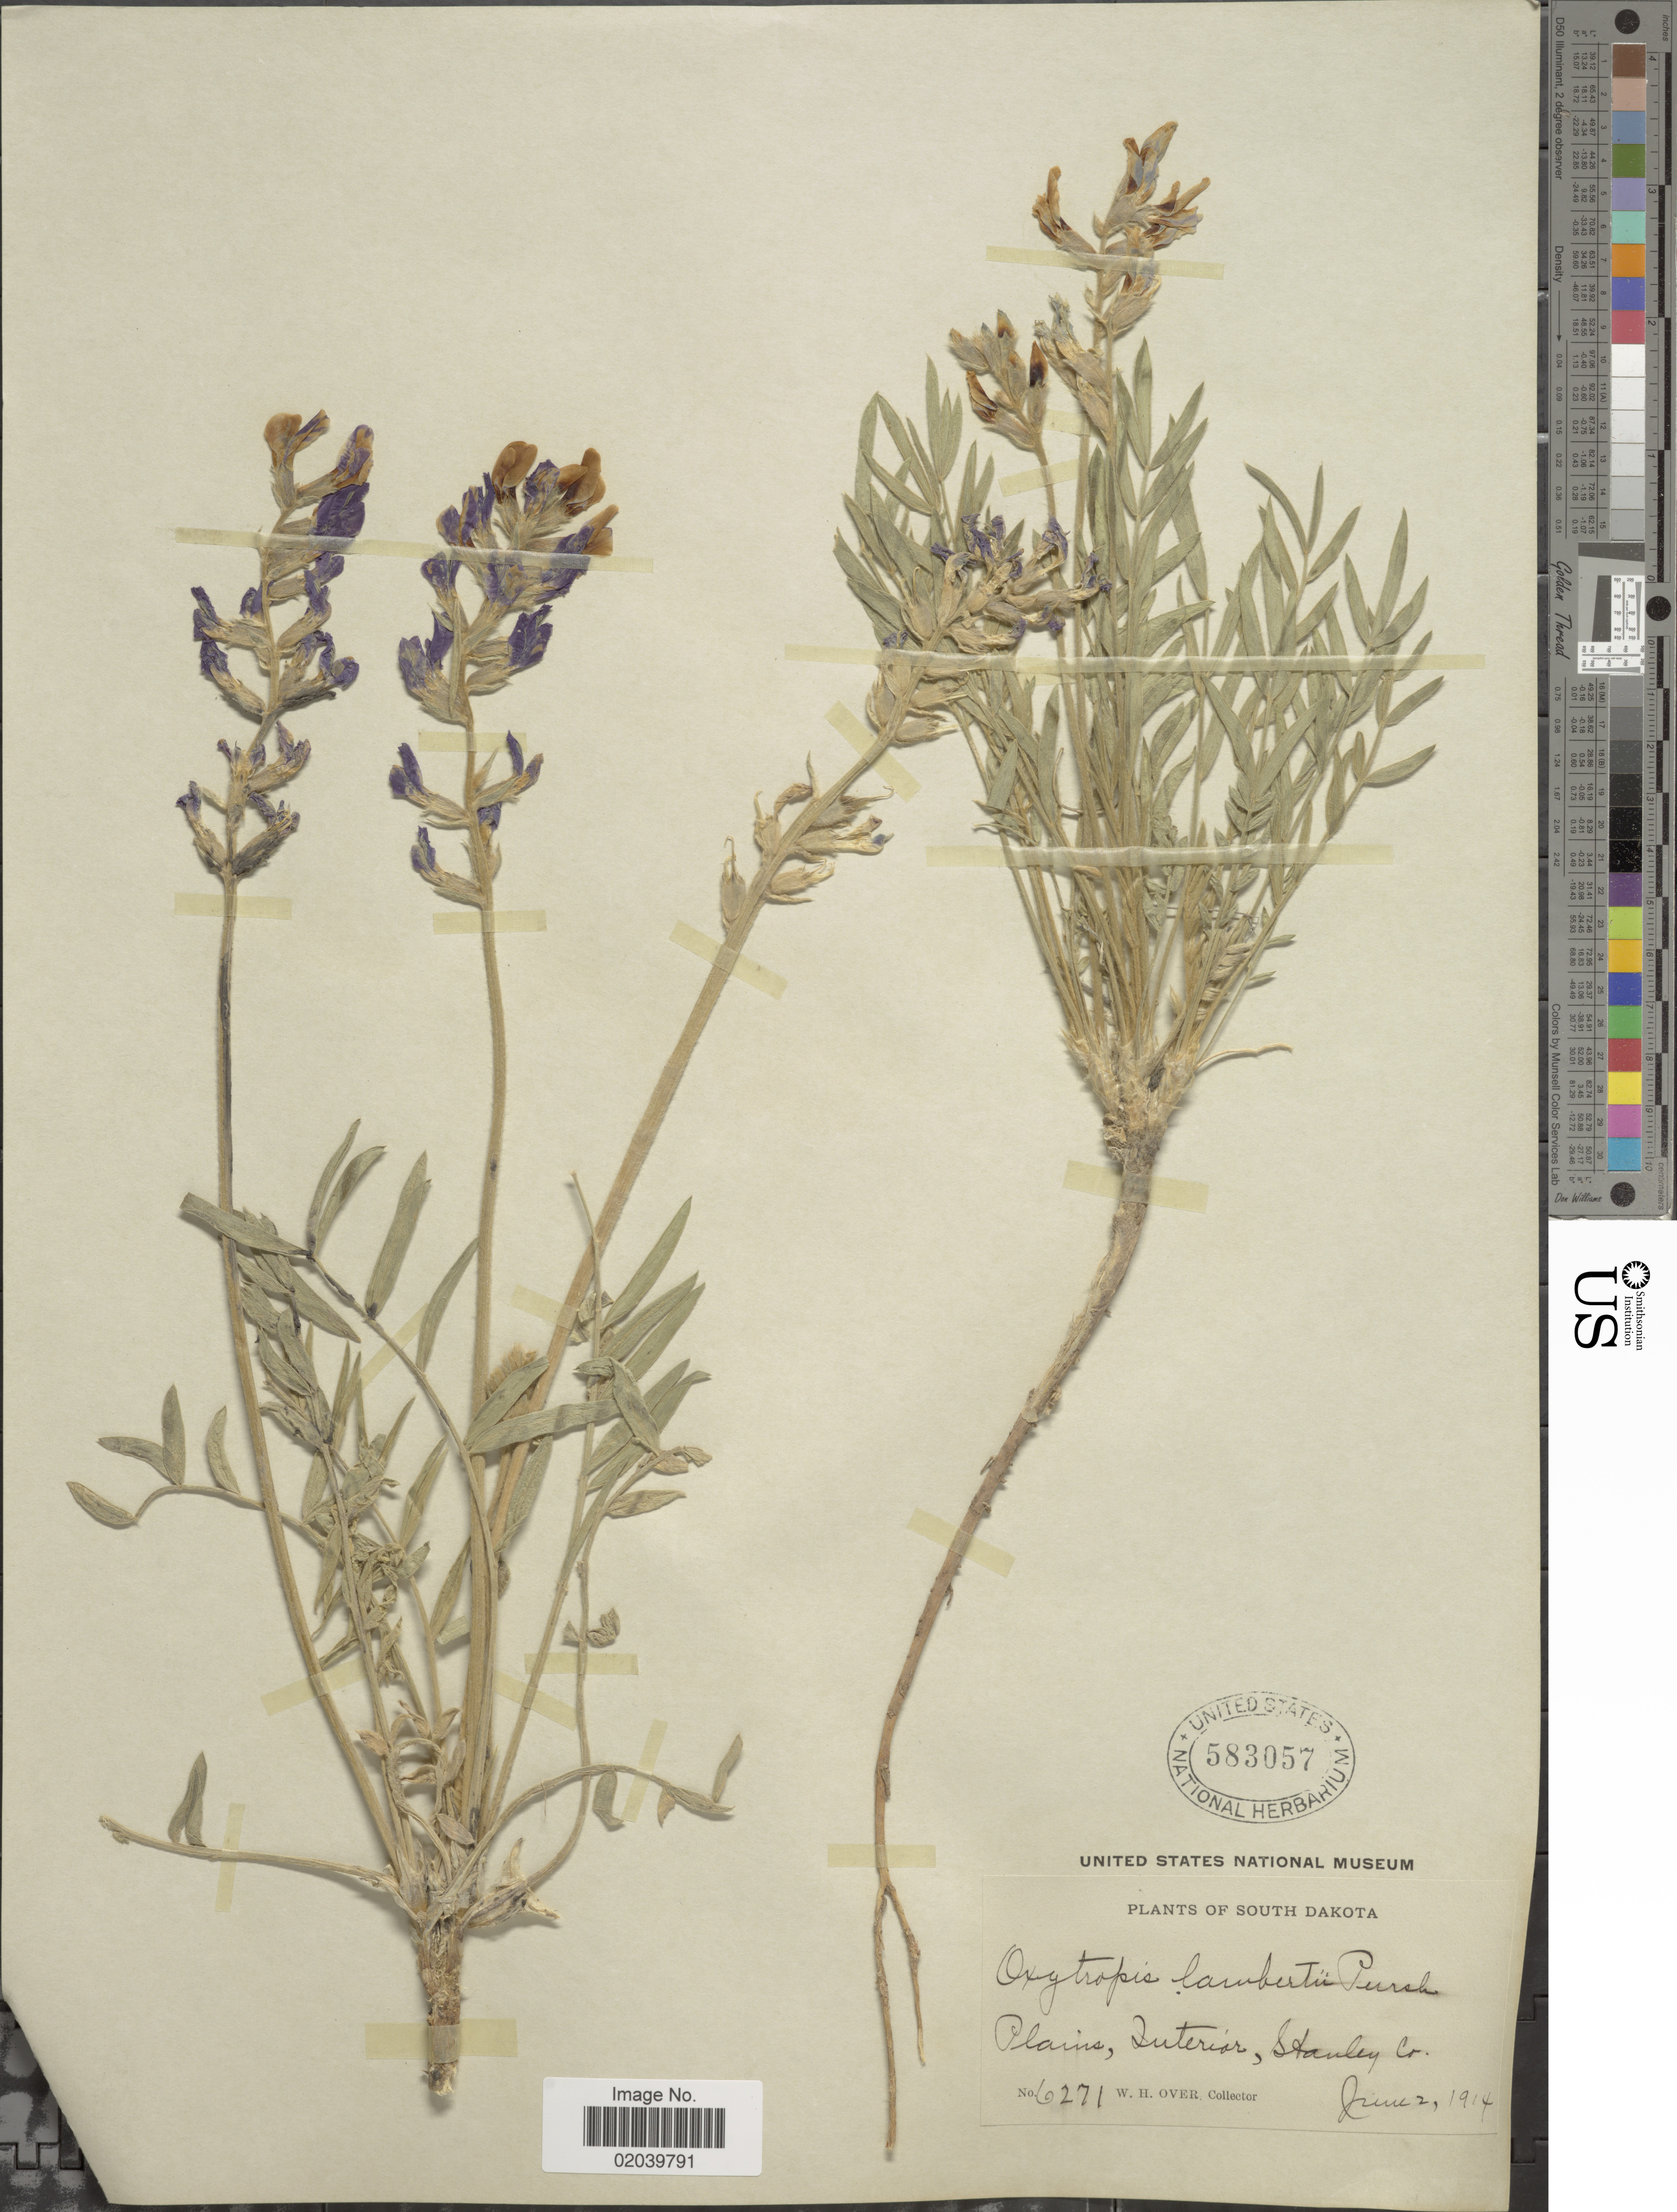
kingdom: Plantae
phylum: Tracheophyta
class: Magnoliopsida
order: Fabales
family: Fabaceae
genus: Oxytropis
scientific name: Oxytropis lambertii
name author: Pursh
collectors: W. Over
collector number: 6271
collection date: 1914-06-02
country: United States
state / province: South Dakota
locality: Plains, Interior, Stanley Co.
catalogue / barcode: US 583057